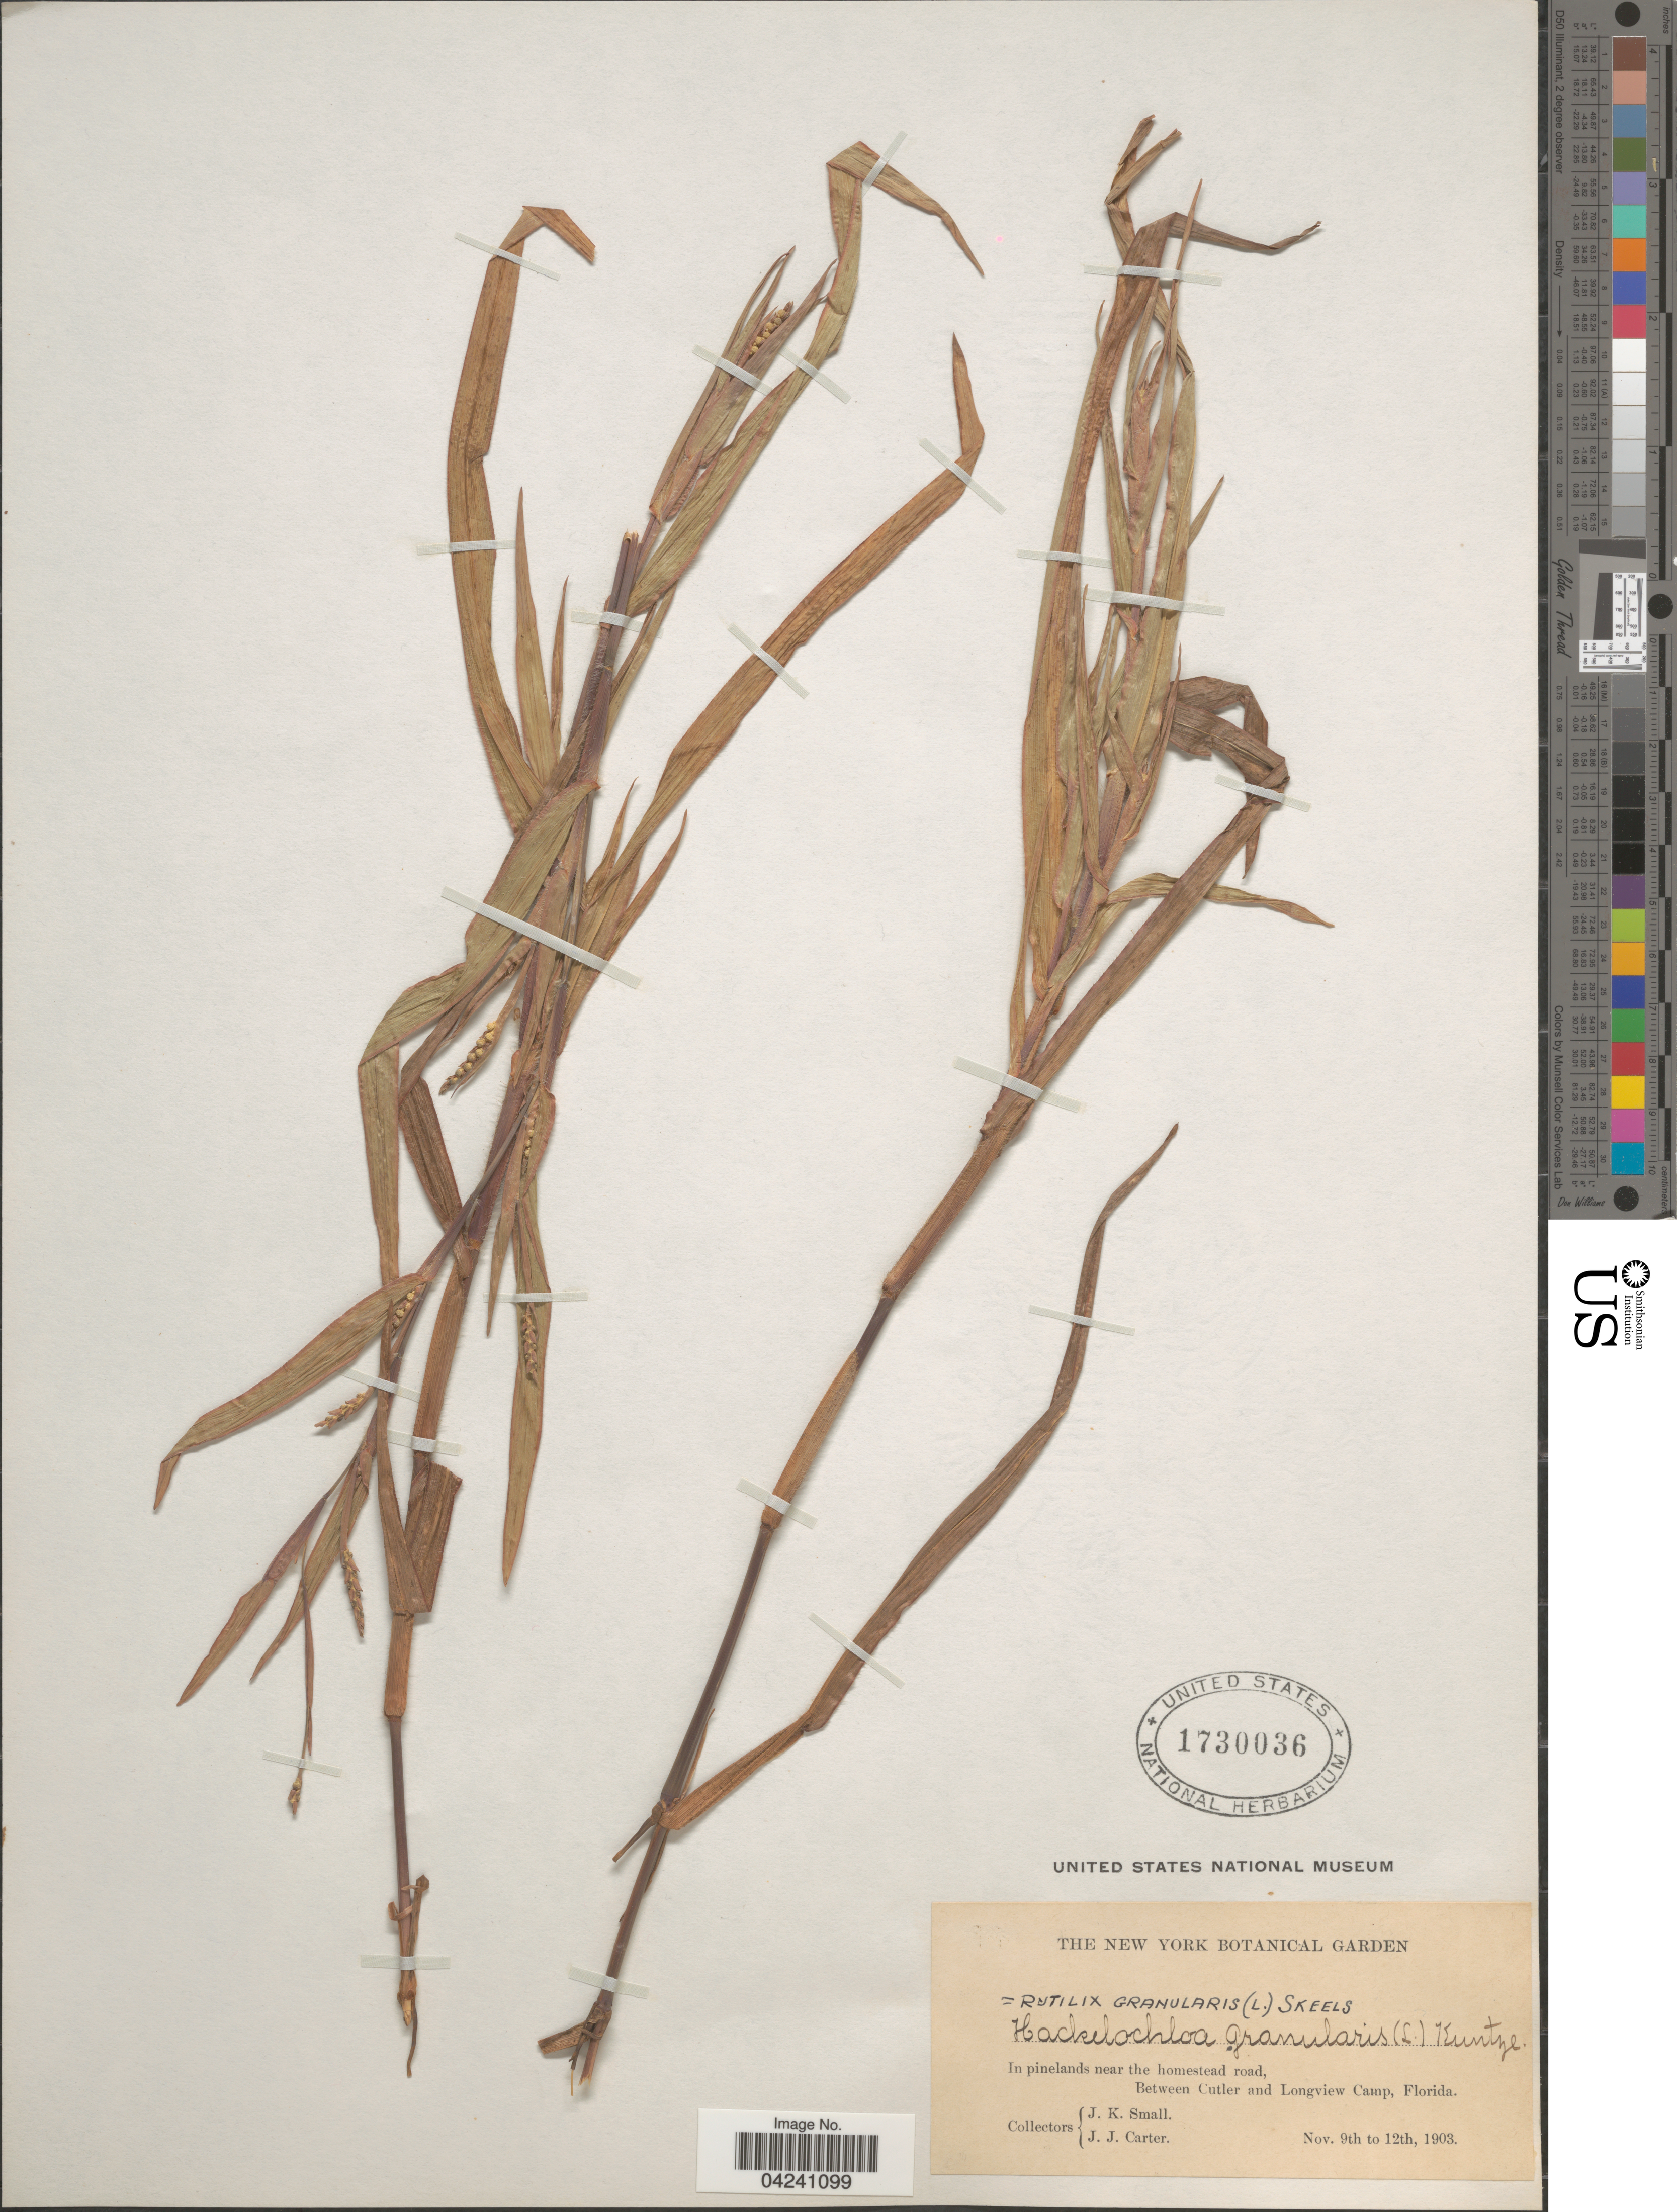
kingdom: Plantae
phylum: Tracheophyta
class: Liliopsida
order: Poales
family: Poaceae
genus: Hackelochloa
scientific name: Hackelochloa granularis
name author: (L.) Kuntze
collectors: J. K. Small & J. Carter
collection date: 1903-11-09/1903-11-12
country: United States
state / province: Florida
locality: In pinelands near the homestead road, Between Cutler and Longview Camp.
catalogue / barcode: US 1730036